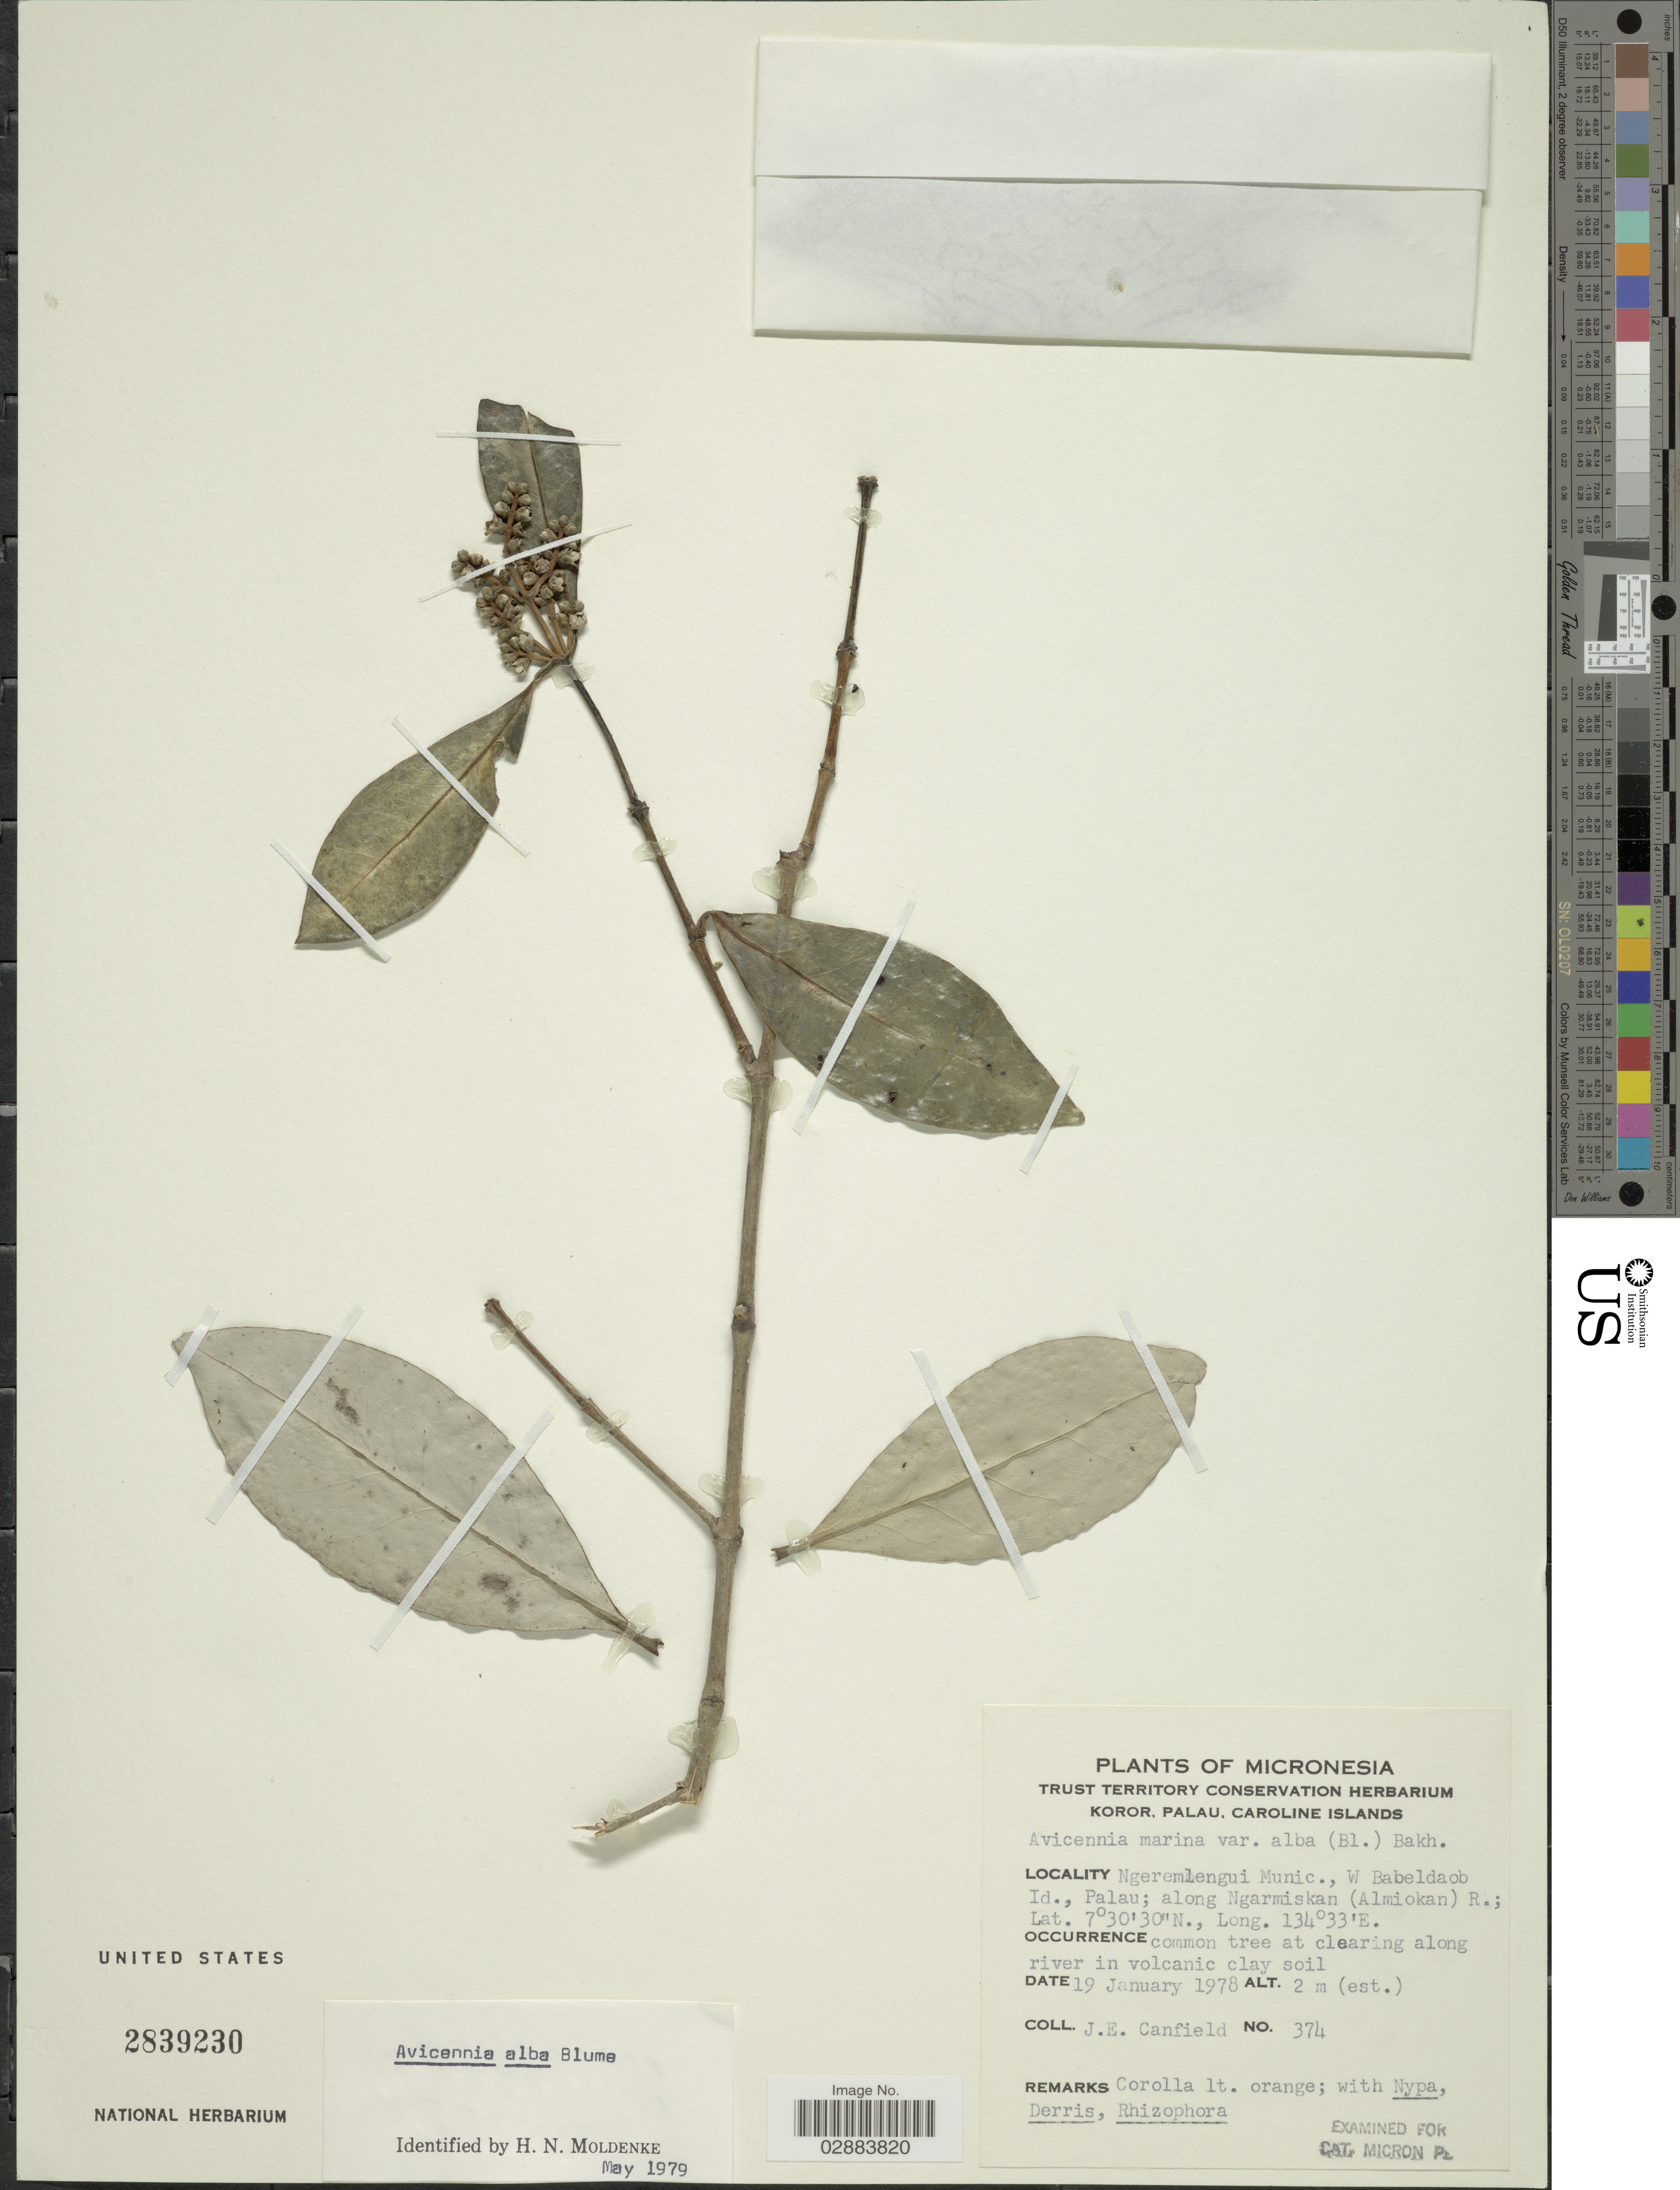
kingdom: Plantae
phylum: Tracheophyta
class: Magnoliopsida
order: Lamiales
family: Acanthaceae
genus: Avicennia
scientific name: Avicennia alba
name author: Blume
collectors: J. E. Canfield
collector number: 374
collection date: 1978-01-19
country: Palau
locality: Micronesia. Ngeremlengui Munic., W Babeldaob Id., Palau; along Ngarmiskan (Almiokan) R.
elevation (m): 2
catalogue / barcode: US 2839230